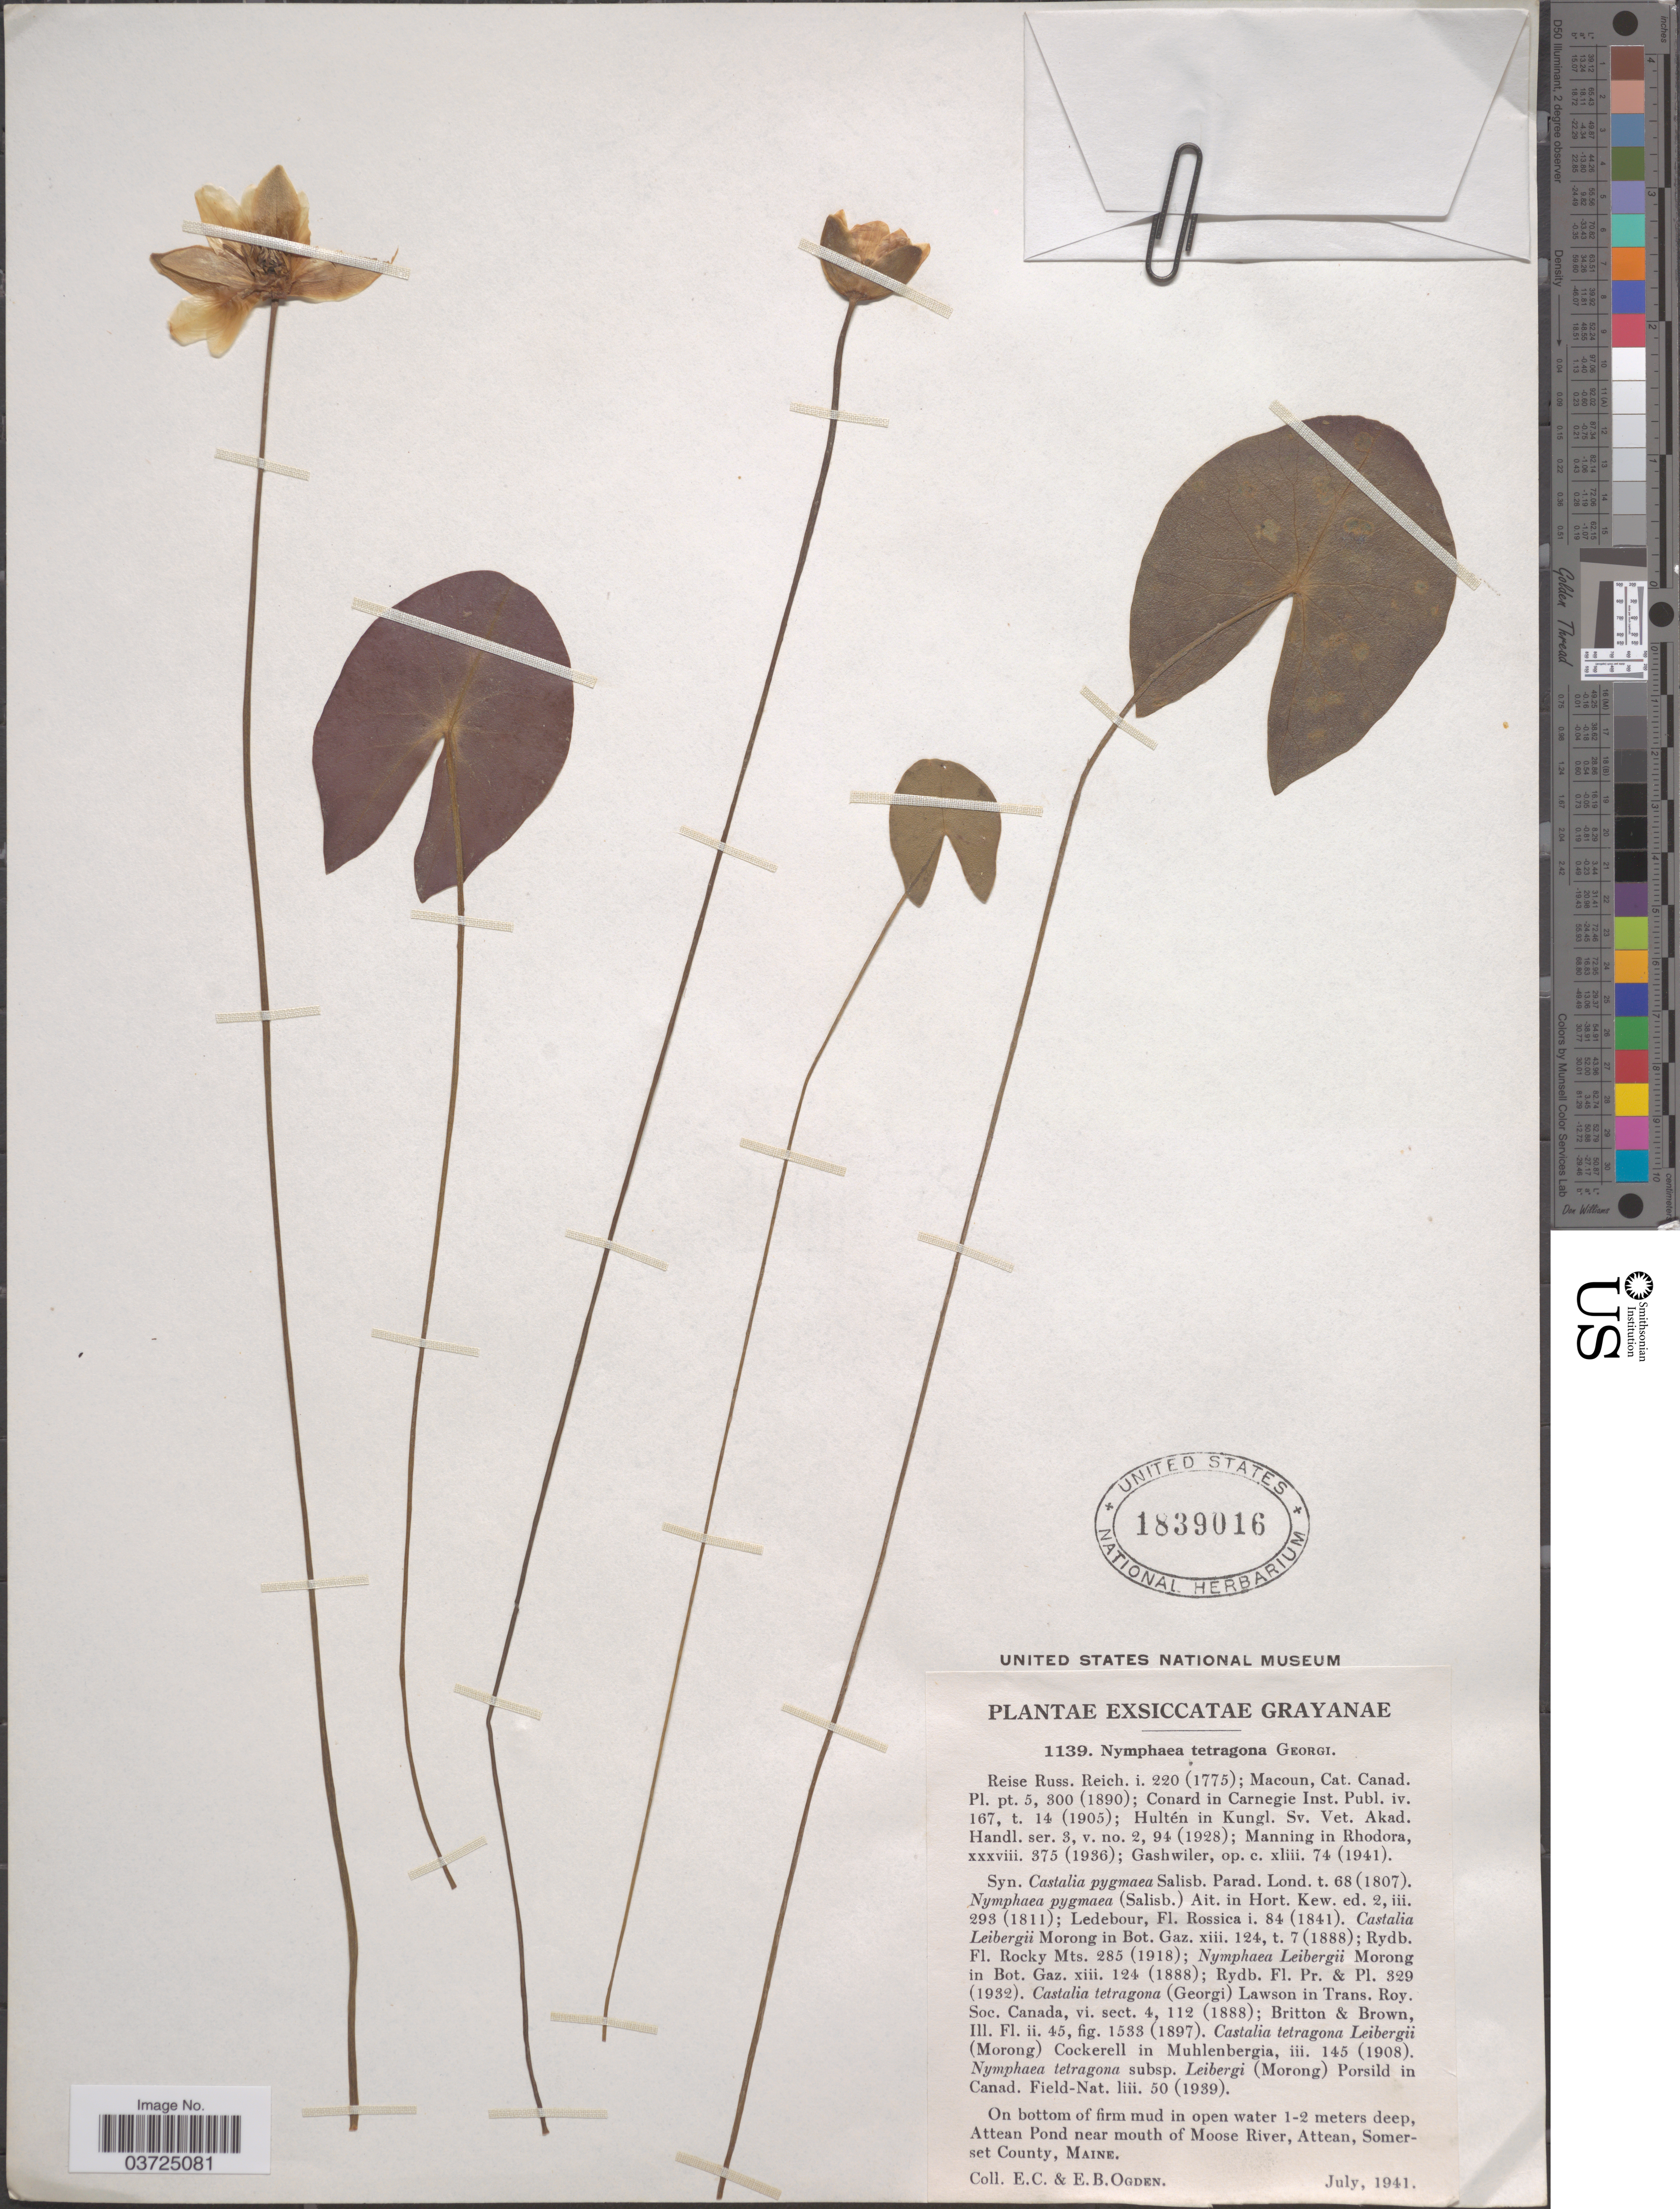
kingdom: Plantae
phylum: Tracheophyta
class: Magnoliopsida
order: Nymphaeales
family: Nymphaeaceae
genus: Nymphaea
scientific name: Nymphaea tetragona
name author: Georgi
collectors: E. Ogden & E. Ogden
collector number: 1139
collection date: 1941-07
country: United States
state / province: Maine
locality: Attean Pond near mouth of Moose River, Attean, Somerset County.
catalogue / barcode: US 1839016